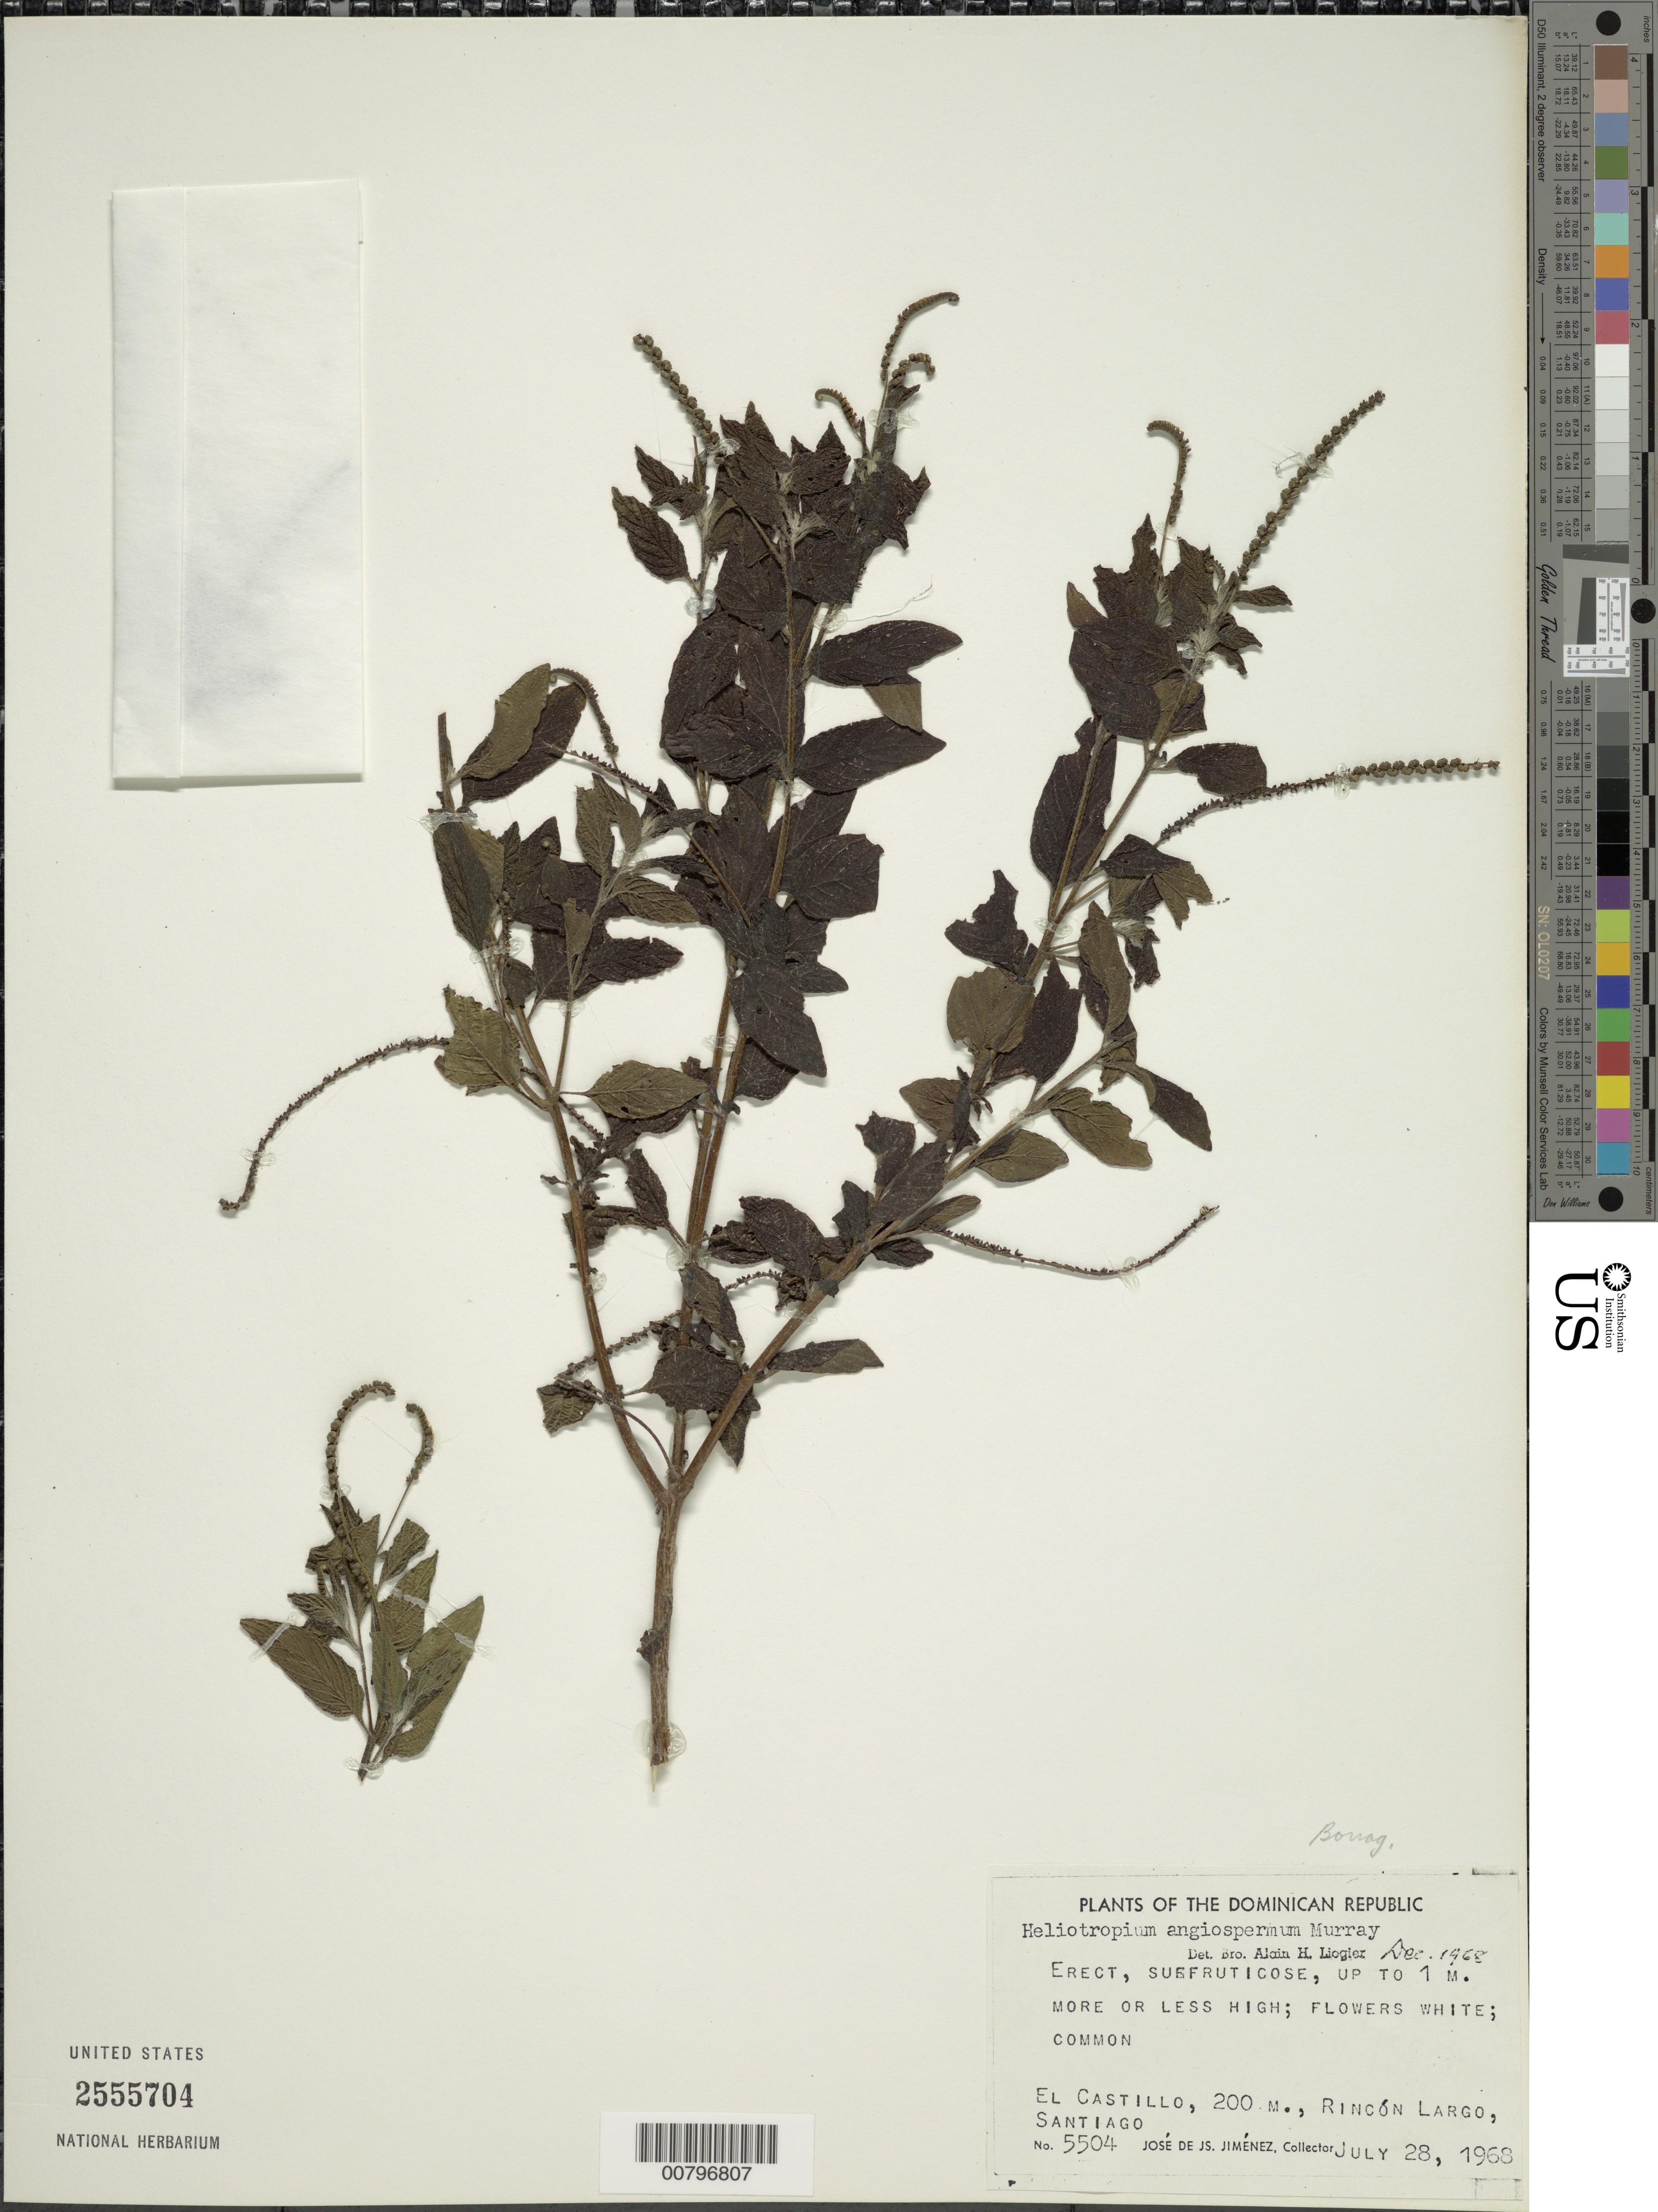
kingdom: Plantae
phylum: Tracheophyta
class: Magnoliopsida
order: Boraginales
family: Heliotropiaceae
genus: Heliotropium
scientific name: Heliotropium angiospermum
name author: Murray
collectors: J. J. Jiménez Almonte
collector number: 5504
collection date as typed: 28 Jul 1968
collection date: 1968-07-28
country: Dominican Republic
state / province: Santiago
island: Hispaniola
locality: El Castillo, Rincón Largo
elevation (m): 200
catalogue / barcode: US 2555704